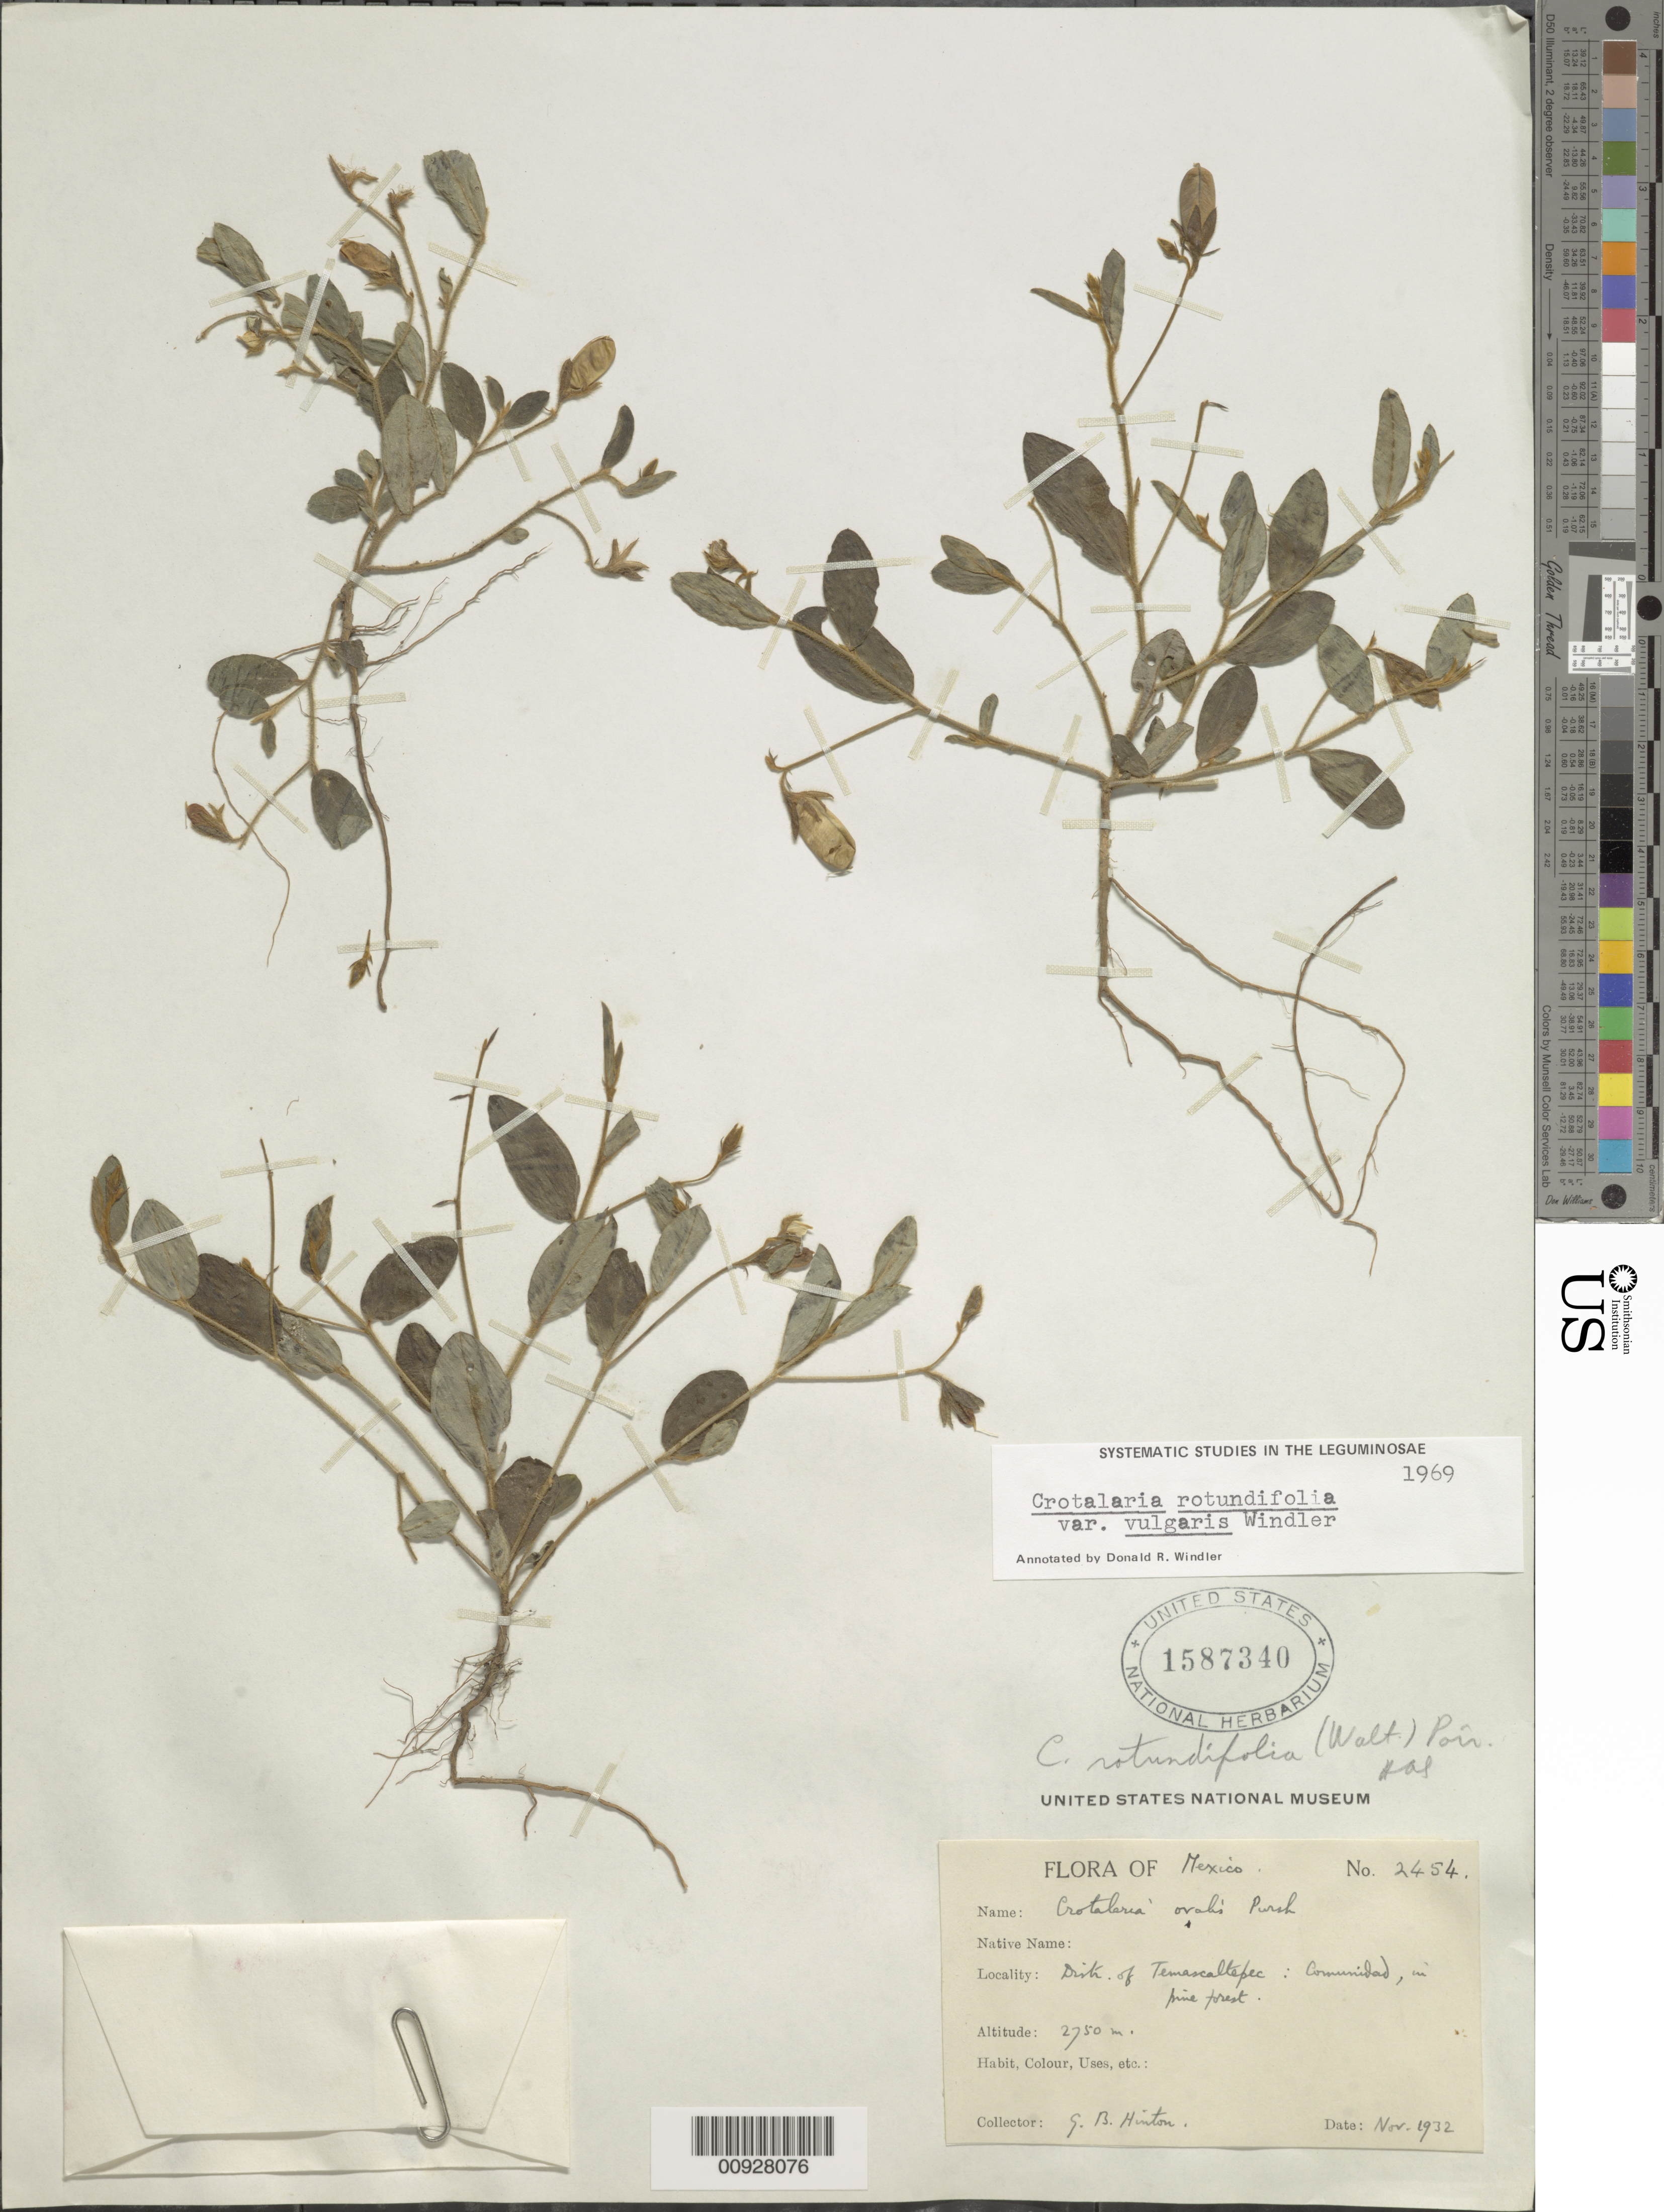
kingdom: Plantae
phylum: Tracheophyta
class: Magnoliopsida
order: Fabales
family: Fabaceae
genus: Crotalaria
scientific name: Crotalaria rotundifolia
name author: Walter ex J.F. Gmel.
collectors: G. B. Hinton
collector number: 2454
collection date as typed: Nov 1932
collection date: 1932-11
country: Mexico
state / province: México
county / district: Temascaltepec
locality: State of Mexico: Distr. of Temascaltepec: Comunidad.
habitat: In pine forest.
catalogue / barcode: US 1587340